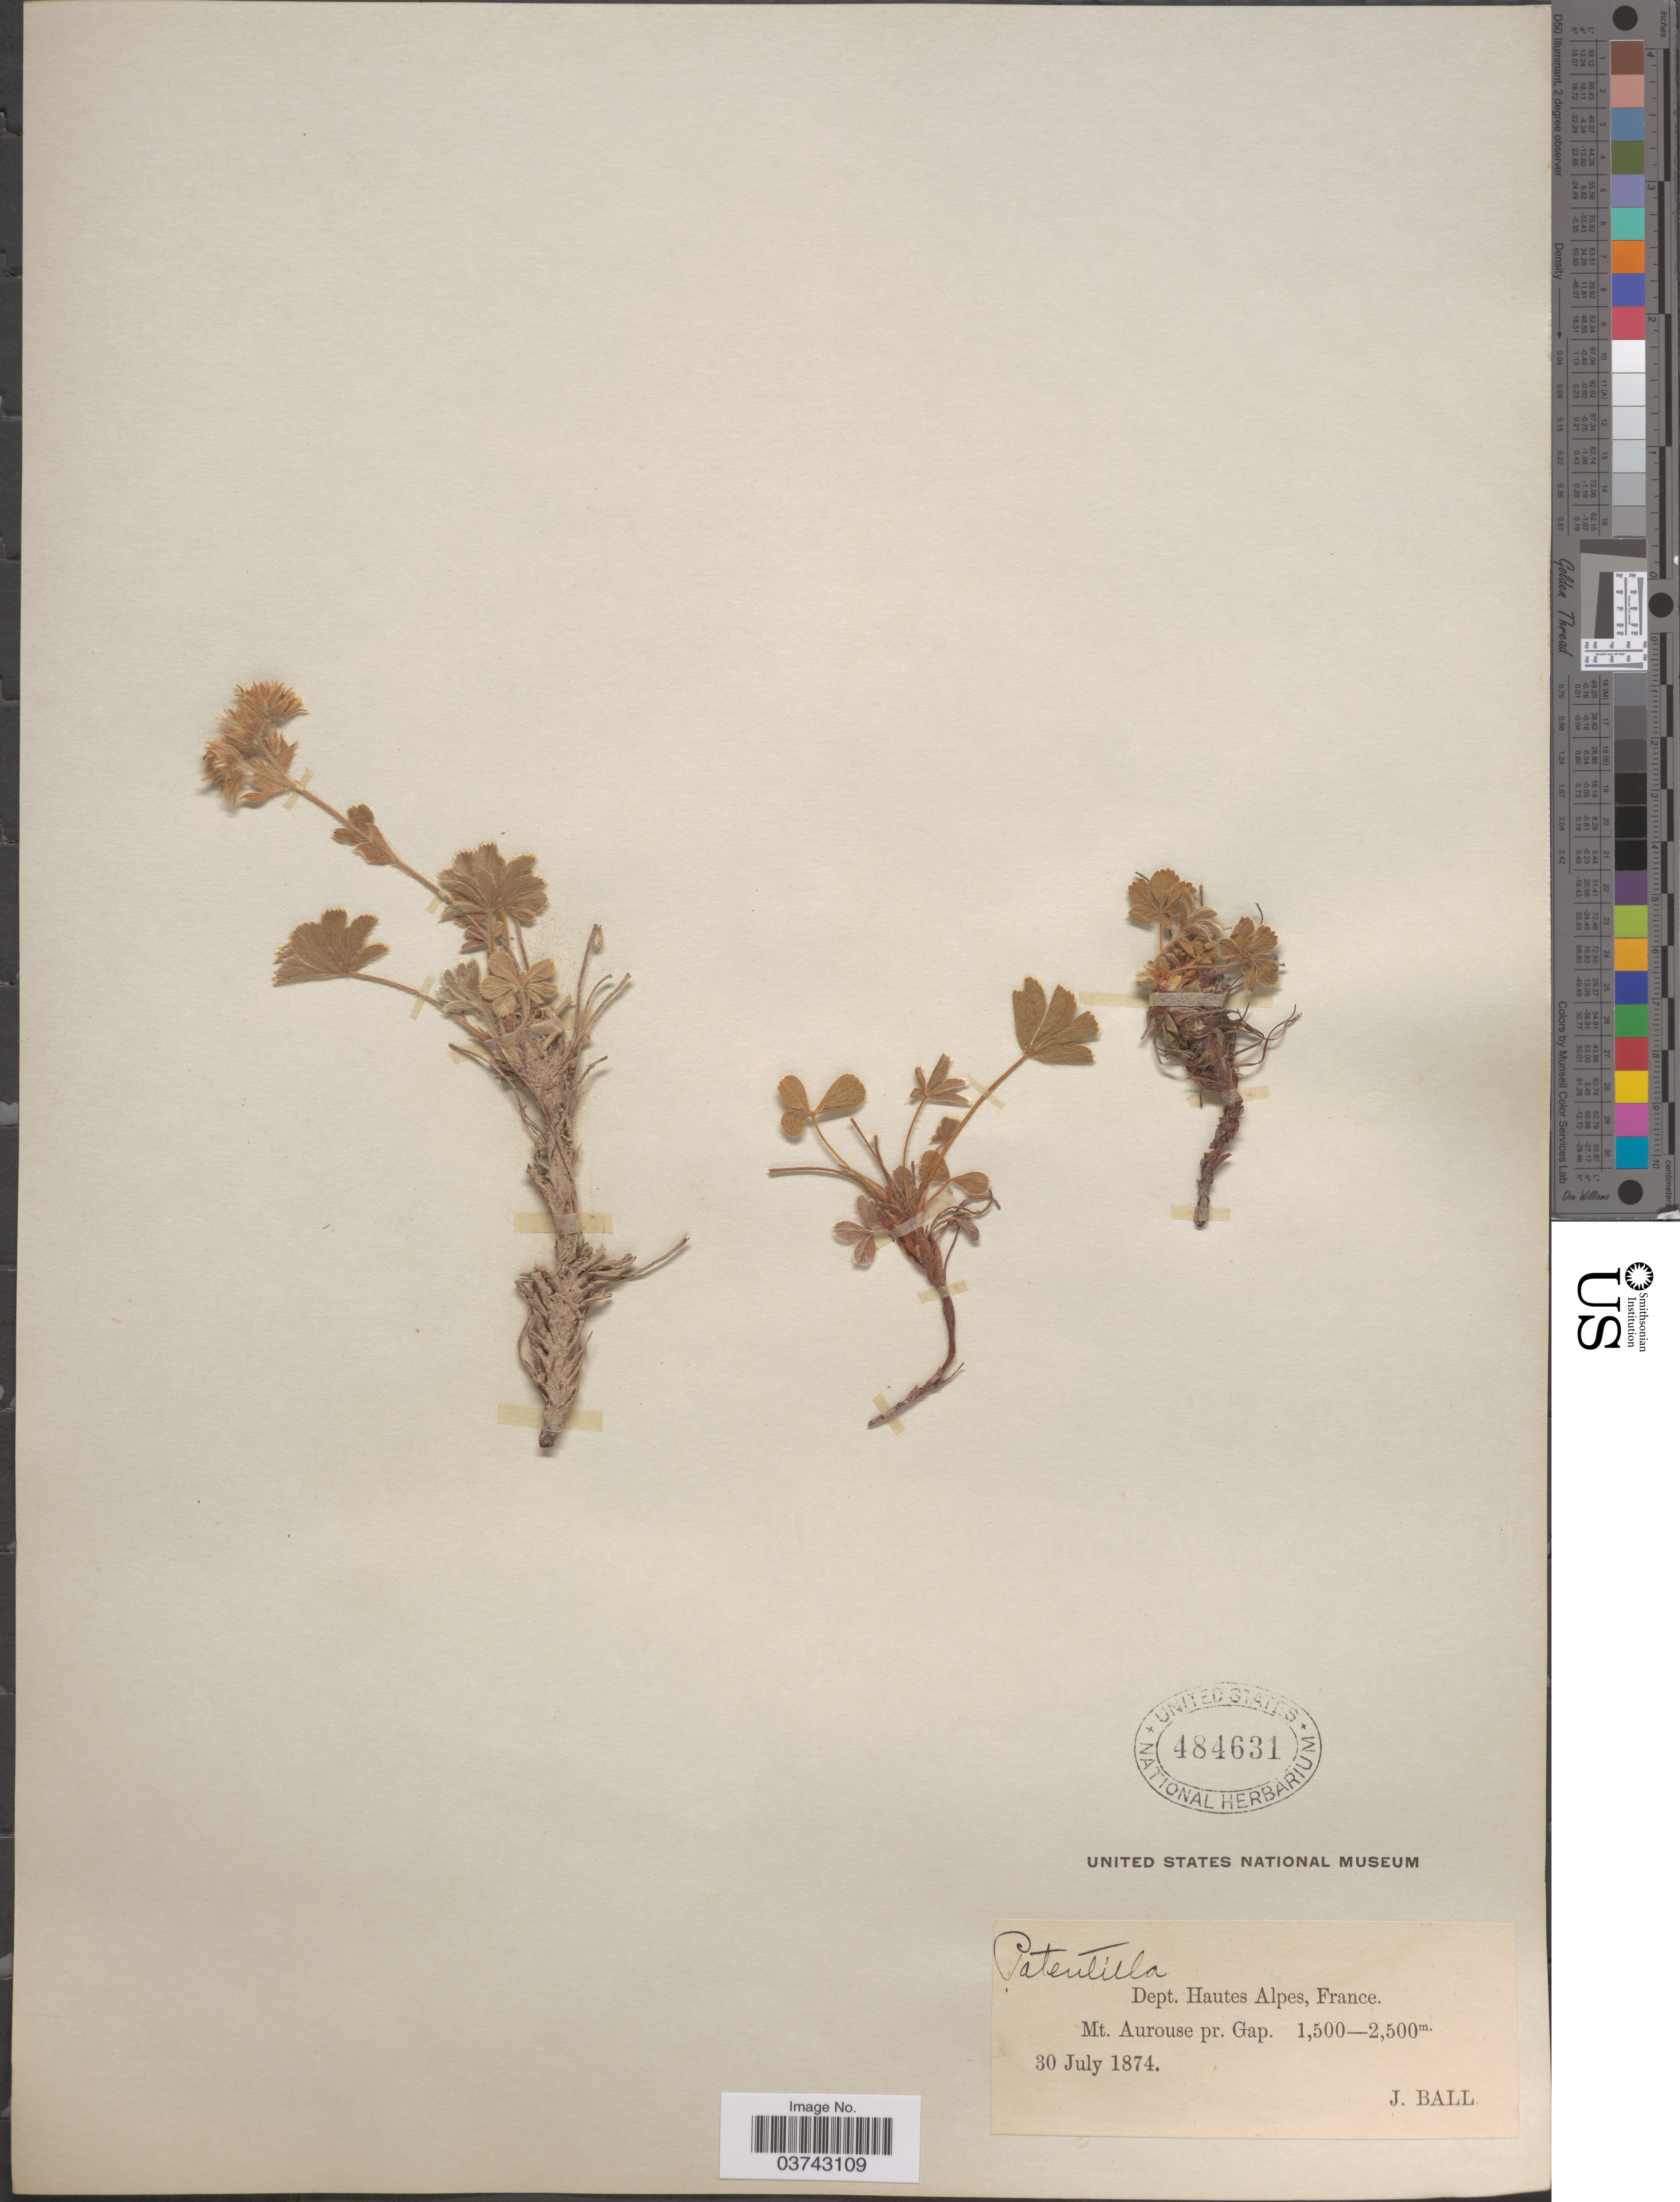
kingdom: Plantae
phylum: Tracheophyta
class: Magnoliopsida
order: Rosales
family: Rosaceae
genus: Potentilla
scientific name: Potentilla sp.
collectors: J. Ball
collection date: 1874-07-30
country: France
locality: Dept. Hautes Alpes, Mt. Aurouse pr. Gap.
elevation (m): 1500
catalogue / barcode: US 484631